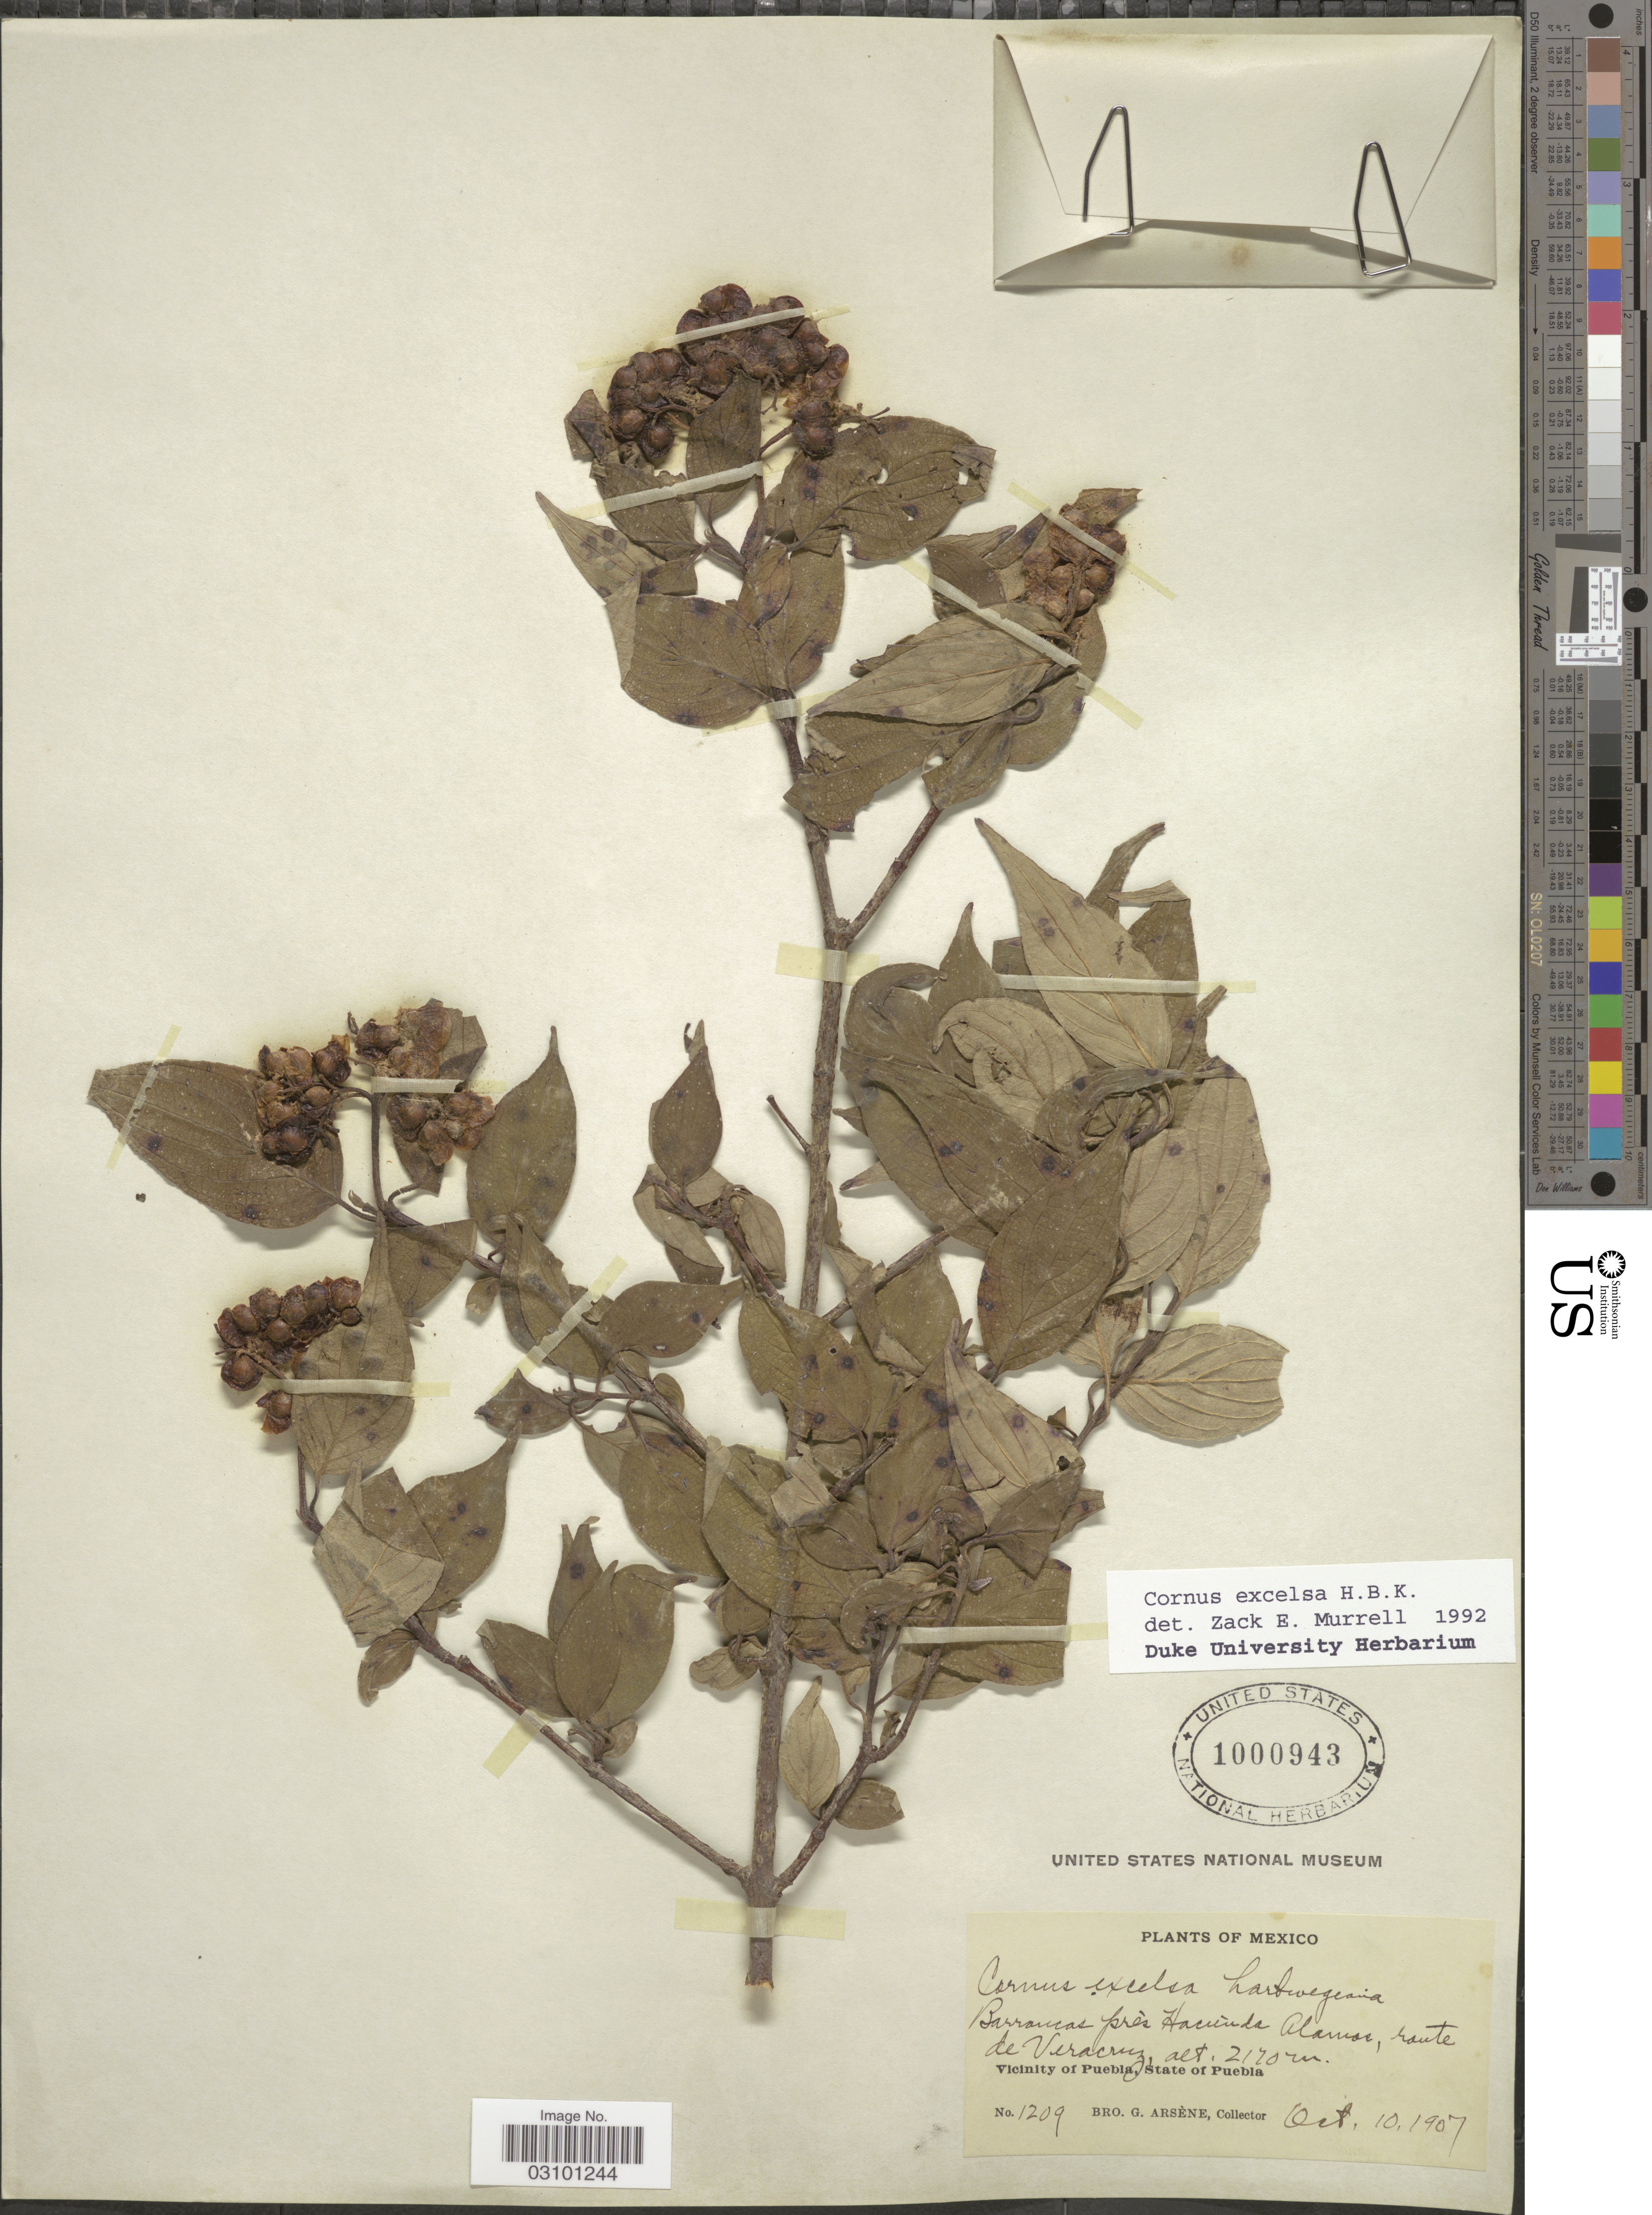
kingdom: Plantae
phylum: Tracheophyta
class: Magnoliopsida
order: Cornales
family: Cornaceae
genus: Cornus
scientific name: Cornus excelsa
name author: Kunth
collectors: Bro. G. Arsène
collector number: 1209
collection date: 1907-10-10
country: Mexico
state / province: Puebla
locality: Barrancas près Hacienda Alamos, route de Veracruz. Vicinity of Puebla.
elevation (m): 2170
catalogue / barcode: US 1000943